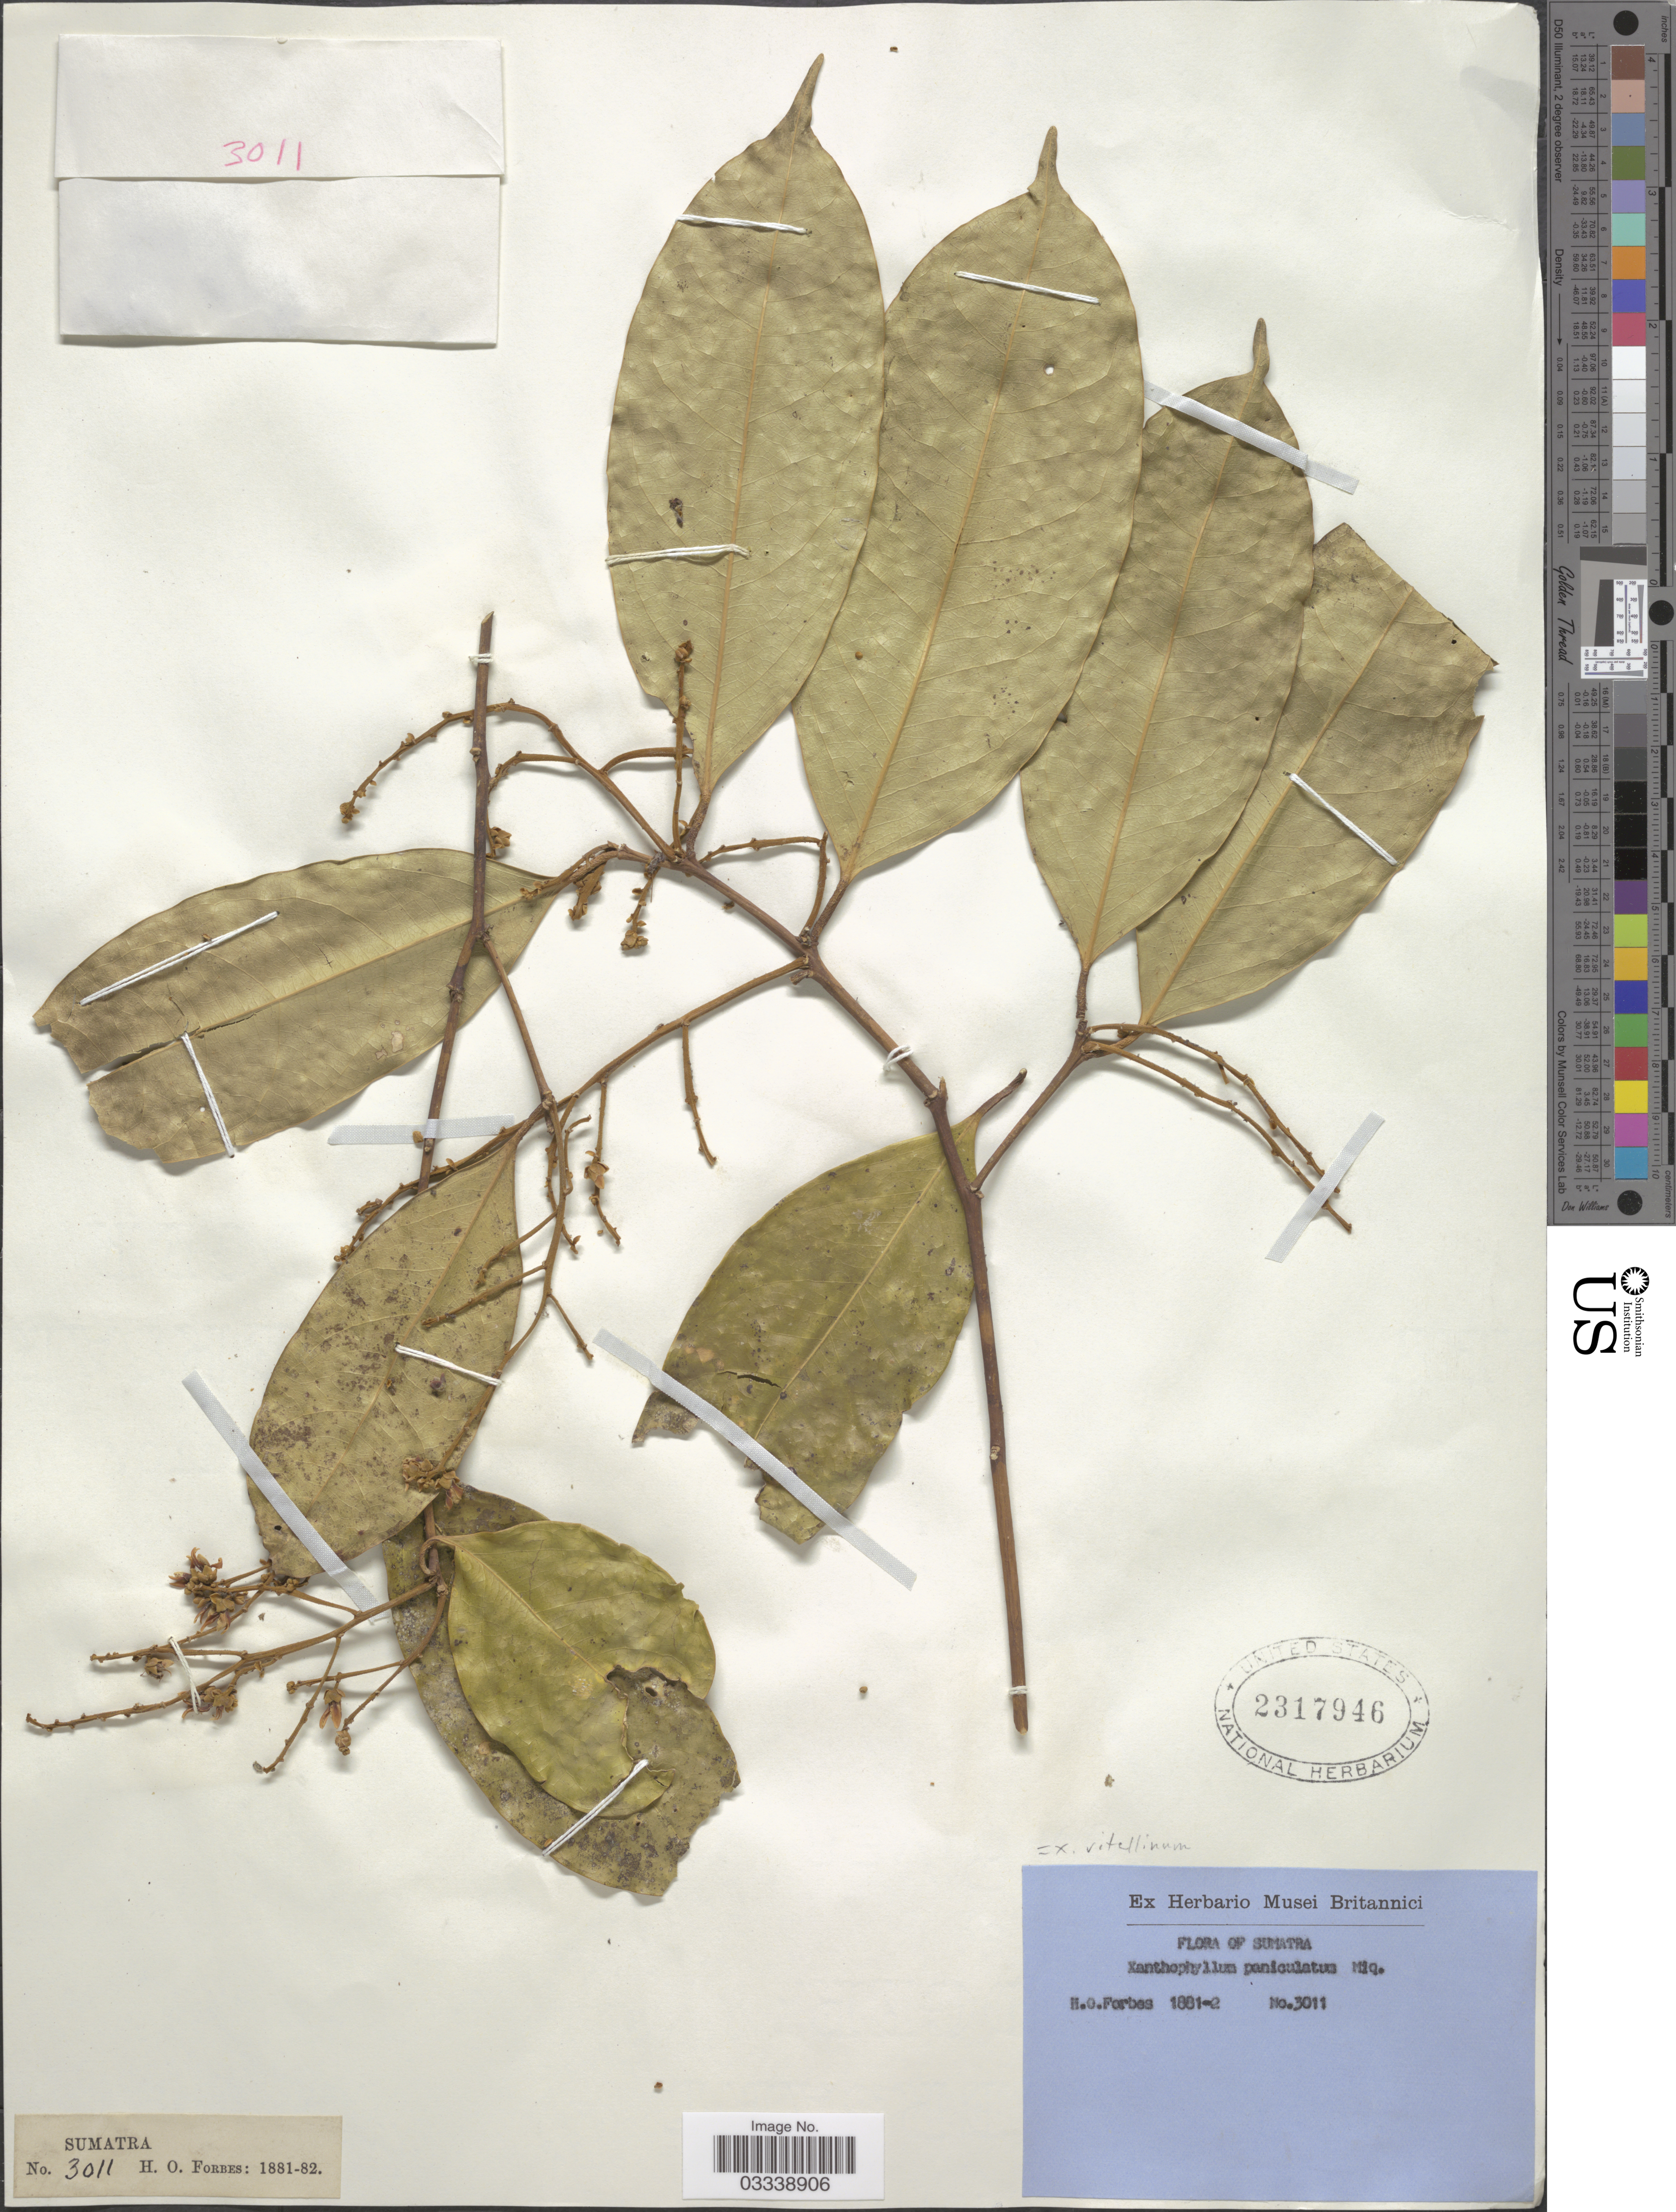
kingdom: Plantae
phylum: Tracheophyta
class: Magnoliopsida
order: Fabales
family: Polygalaceae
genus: Xanthophyllum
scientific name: Xanthophyllum vitellinum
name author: (Blume) D. Dietr.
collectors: H. O. Forbes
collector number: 3011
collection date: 1881/1882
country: Indonesia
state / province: Sumatra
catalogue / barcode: US 2317946